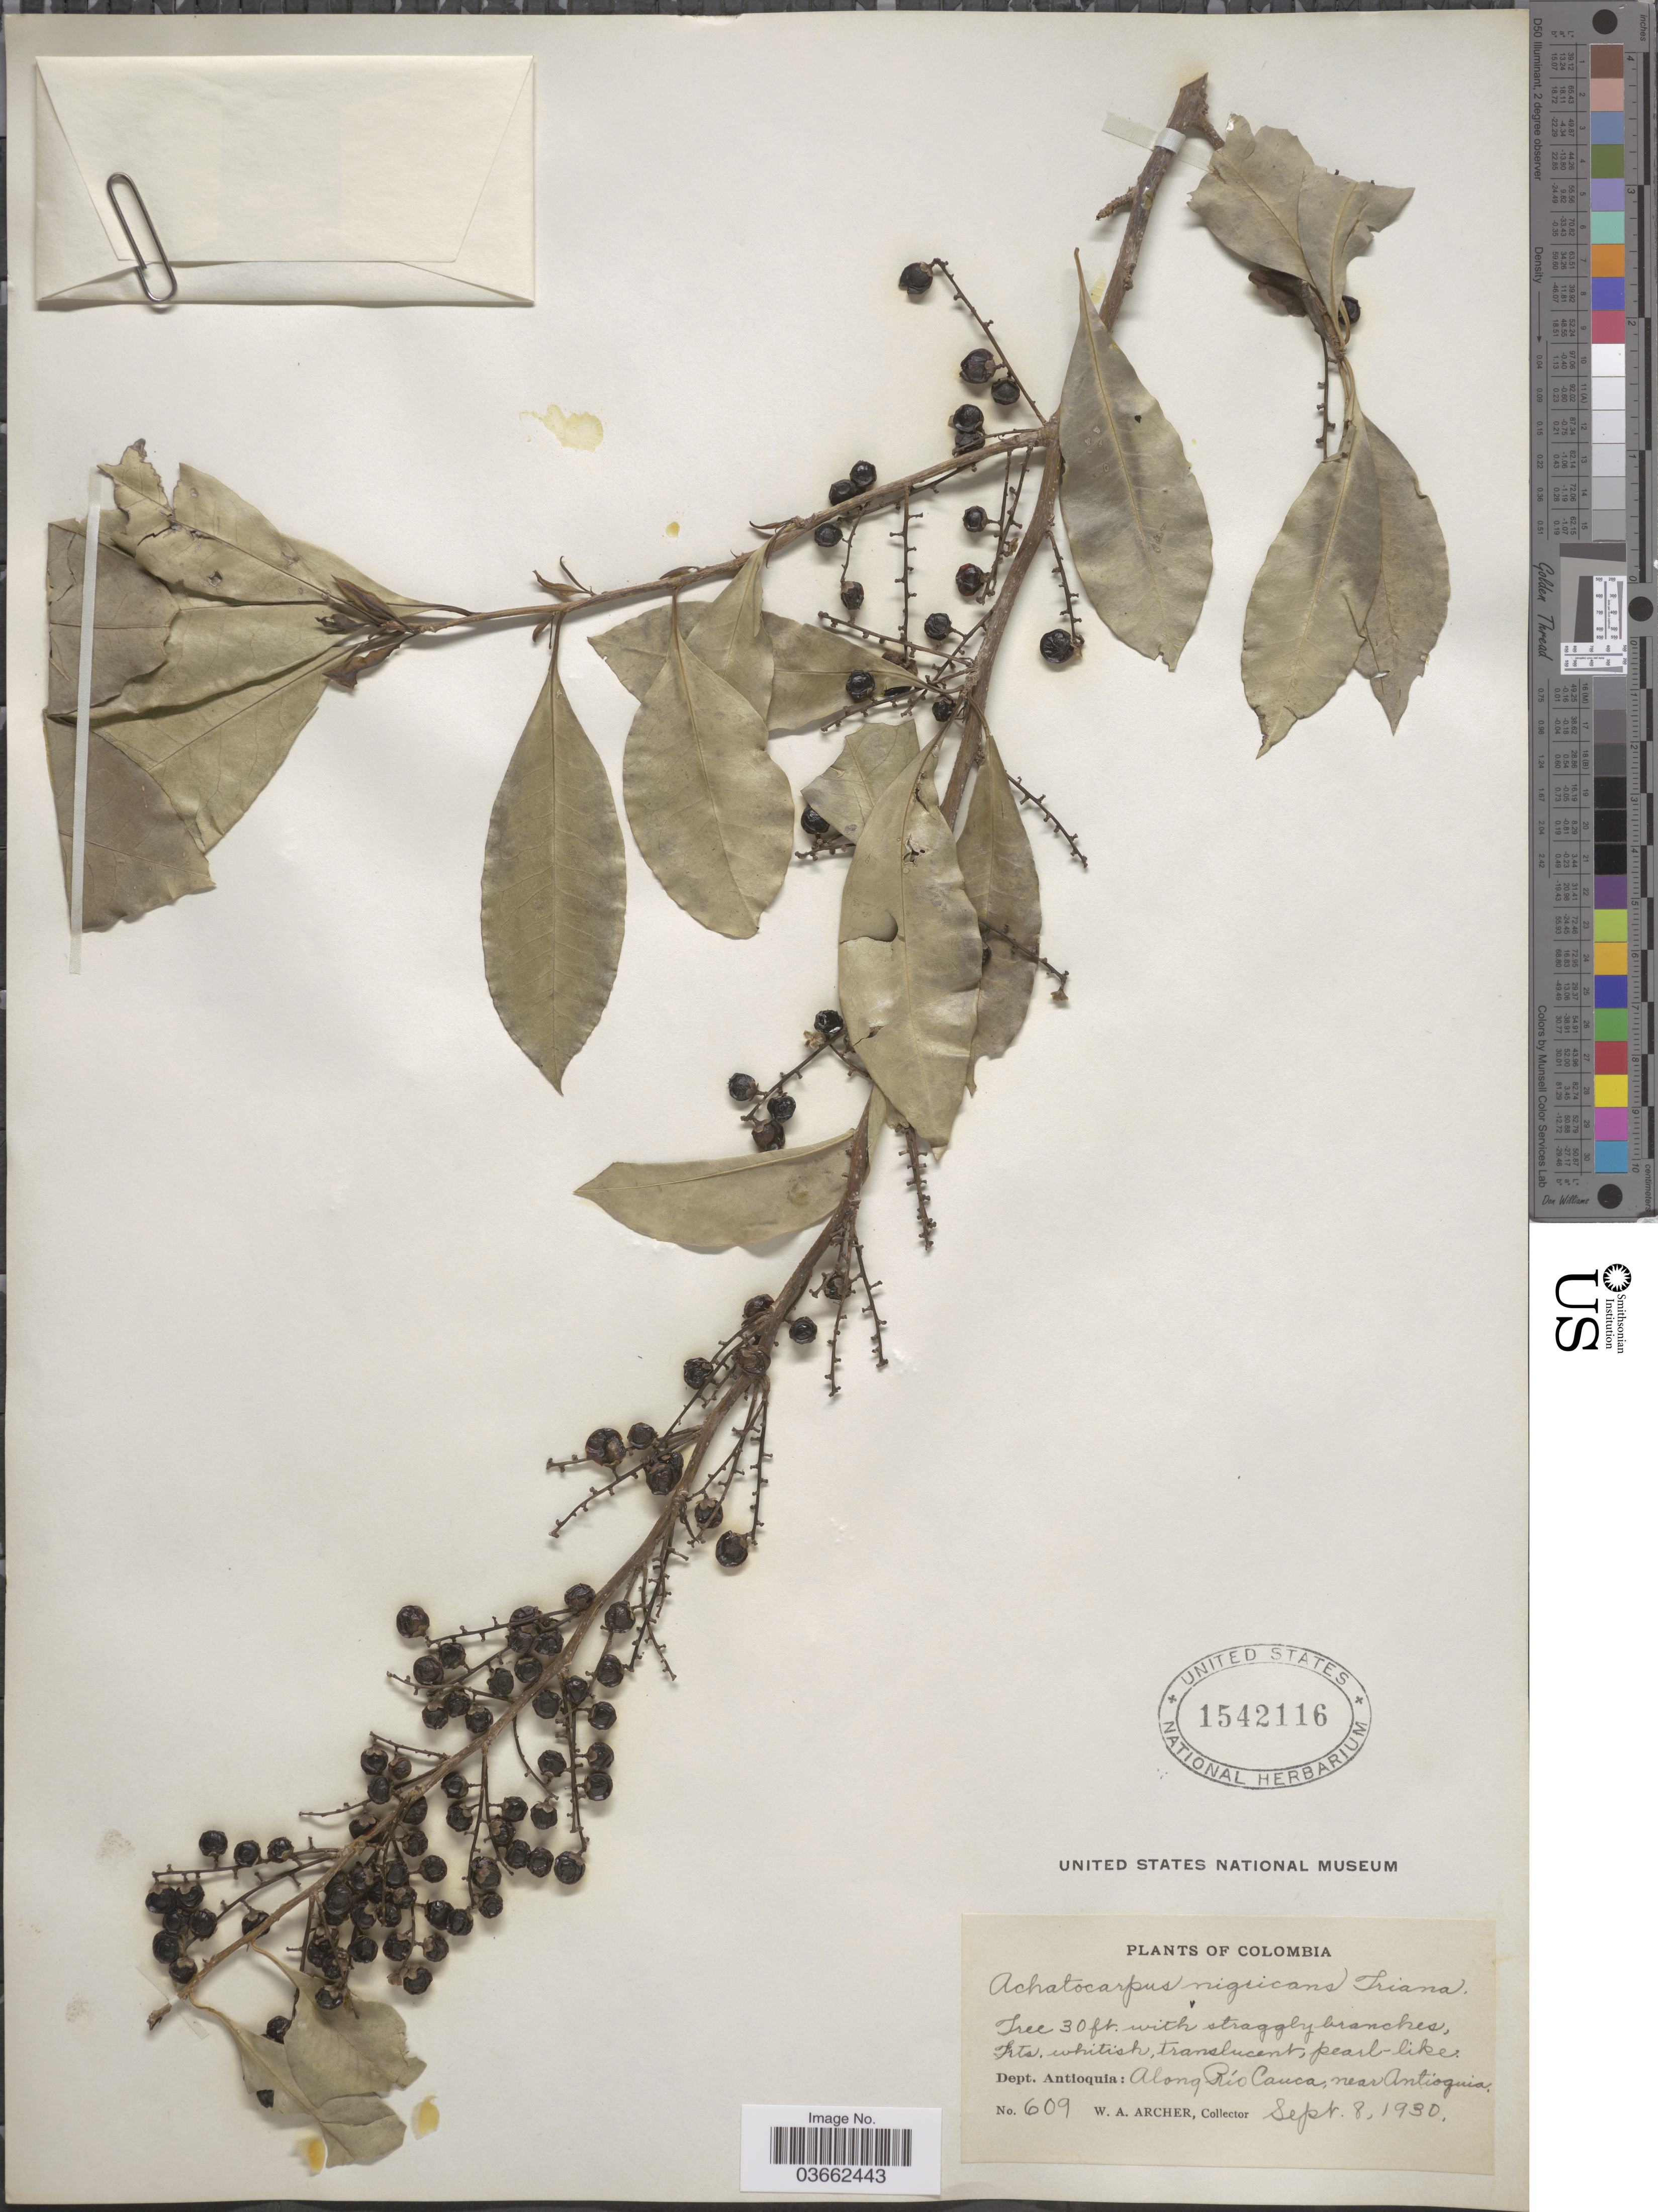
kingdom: Plantae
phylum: Tracheophyta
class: Magnoliopsida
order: Caryophyllales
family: Achatocarpaceae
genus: Achatocarpus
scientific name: Achatocarpus nigricans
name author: Triana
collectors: W. Archer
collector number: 609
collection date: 1930-09-08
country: Colombia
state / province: Antioquia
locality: Dept. Antioquia: Along Río Cauca, near Antioquia.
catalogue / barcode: US 1542116